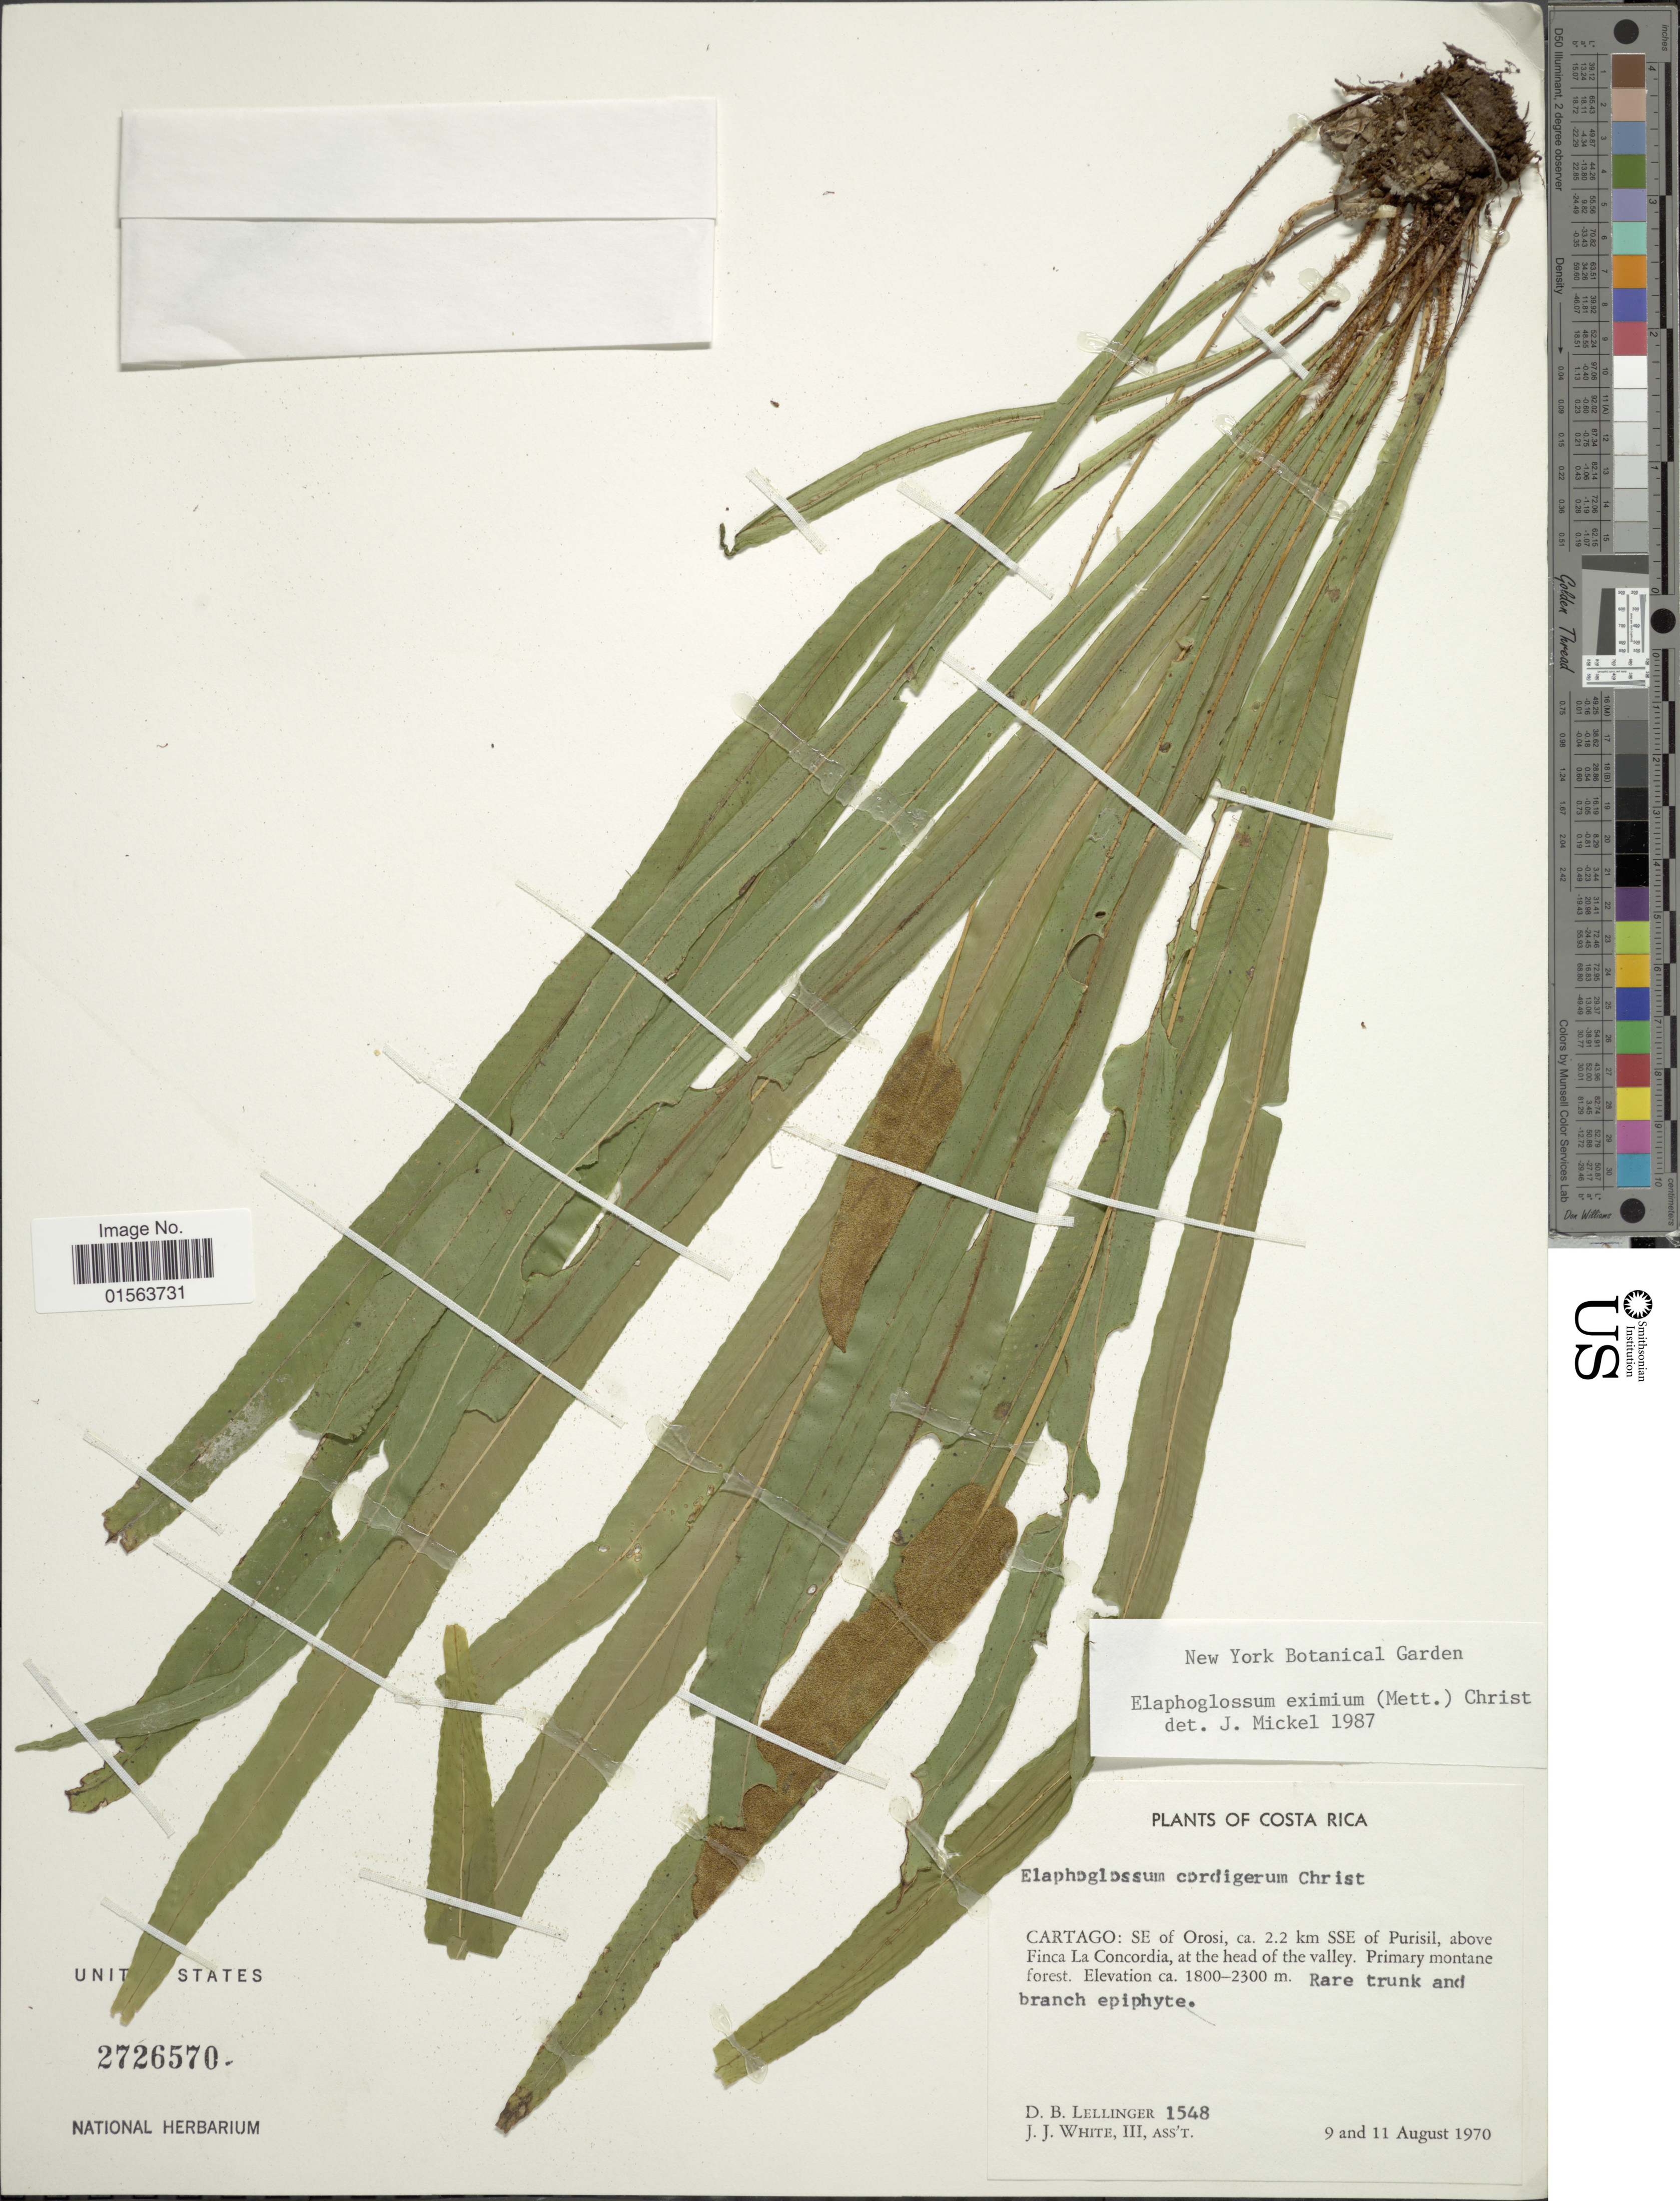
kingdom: Plantae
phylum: Tracheophyta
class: Polypodiopsida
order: Polypodiales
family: Dryopteridaceae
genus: Elaphoglossum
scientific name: Elaphoglossum eximium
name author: (Mett.) Christ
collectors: D. B. Lellinger & J. J. White III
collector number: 1548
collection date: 1970-08-09/1970-08-11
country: Costa Rica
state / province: Cartago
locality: Cartago: SE of Orosi, ca 2.2 km SSE of Purisil, above Finca La Concordia, at the head of the valley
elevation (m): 1800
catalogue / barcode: US 2726570